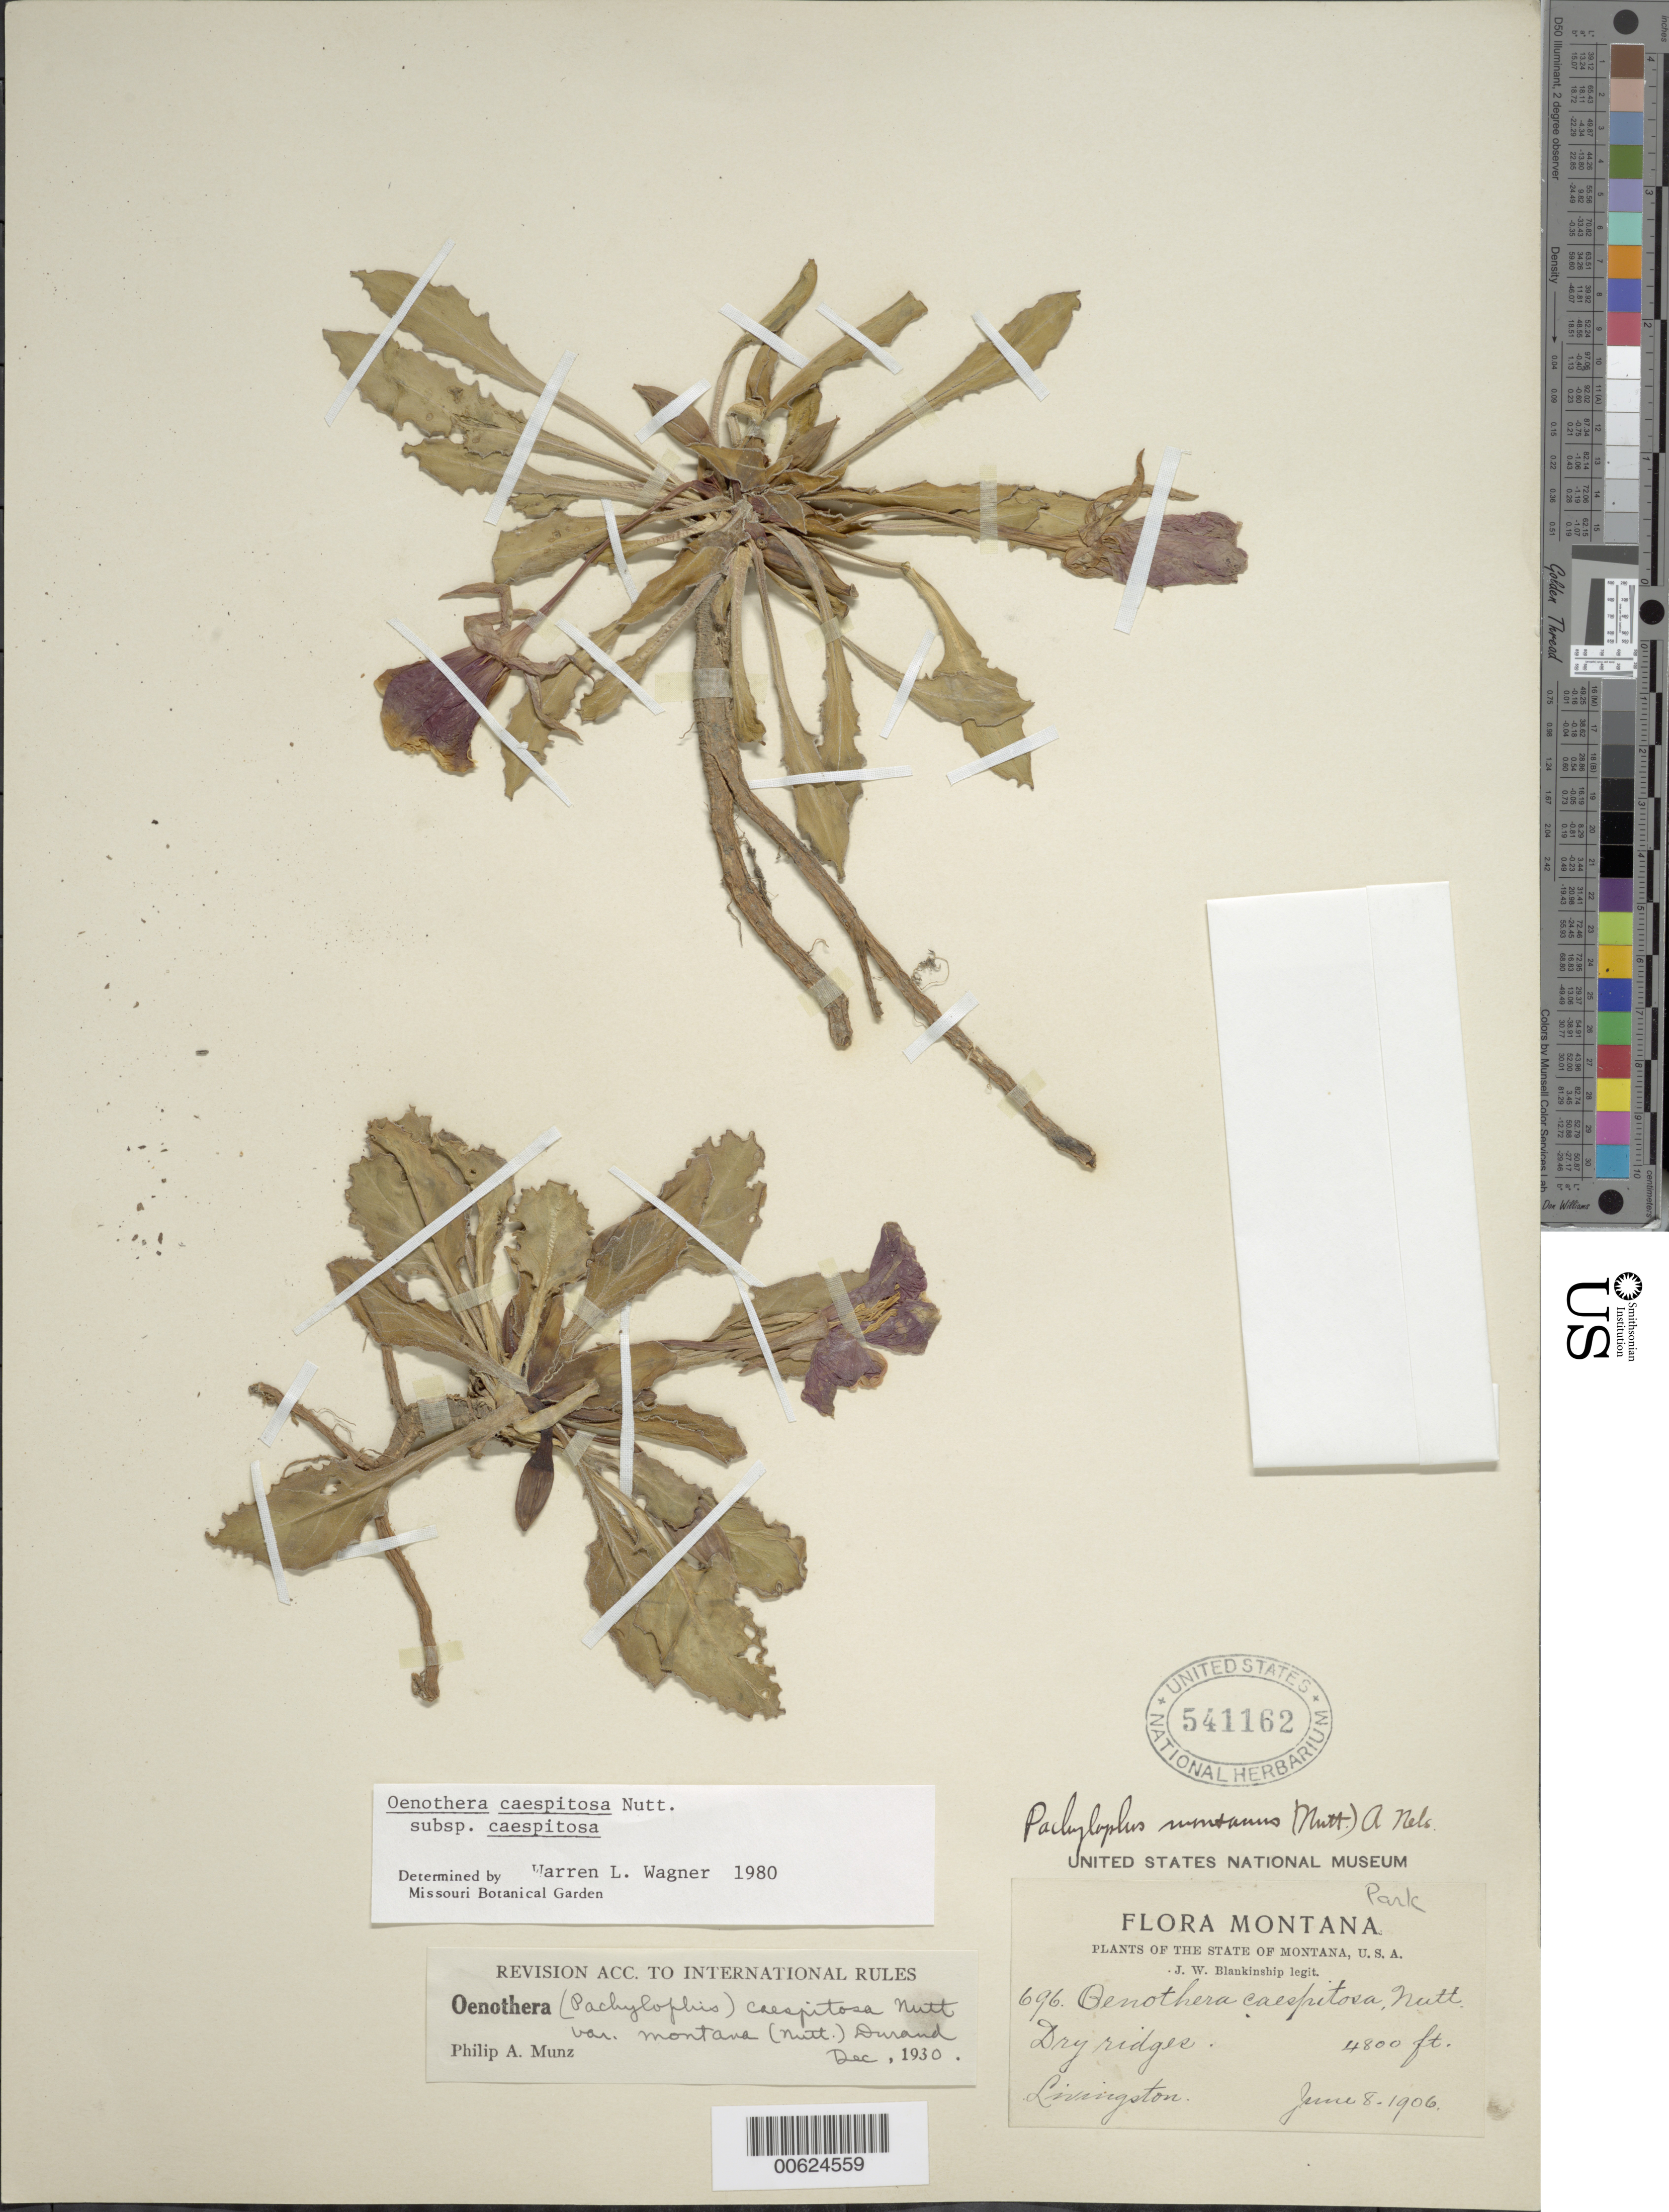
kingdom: Plantae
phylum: Tracheophyta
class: Magnoliopsida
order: Myrtales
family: Onagraceae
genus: Oenothera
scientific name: Oenothera cespitosa subsp. cespitosa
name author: Nutt.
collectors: J. W. Blankinship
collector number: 696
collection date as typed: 08 Jun 1906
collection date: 1906-06-08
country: United States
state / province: Montana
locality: Livingston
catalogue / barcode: US 541162